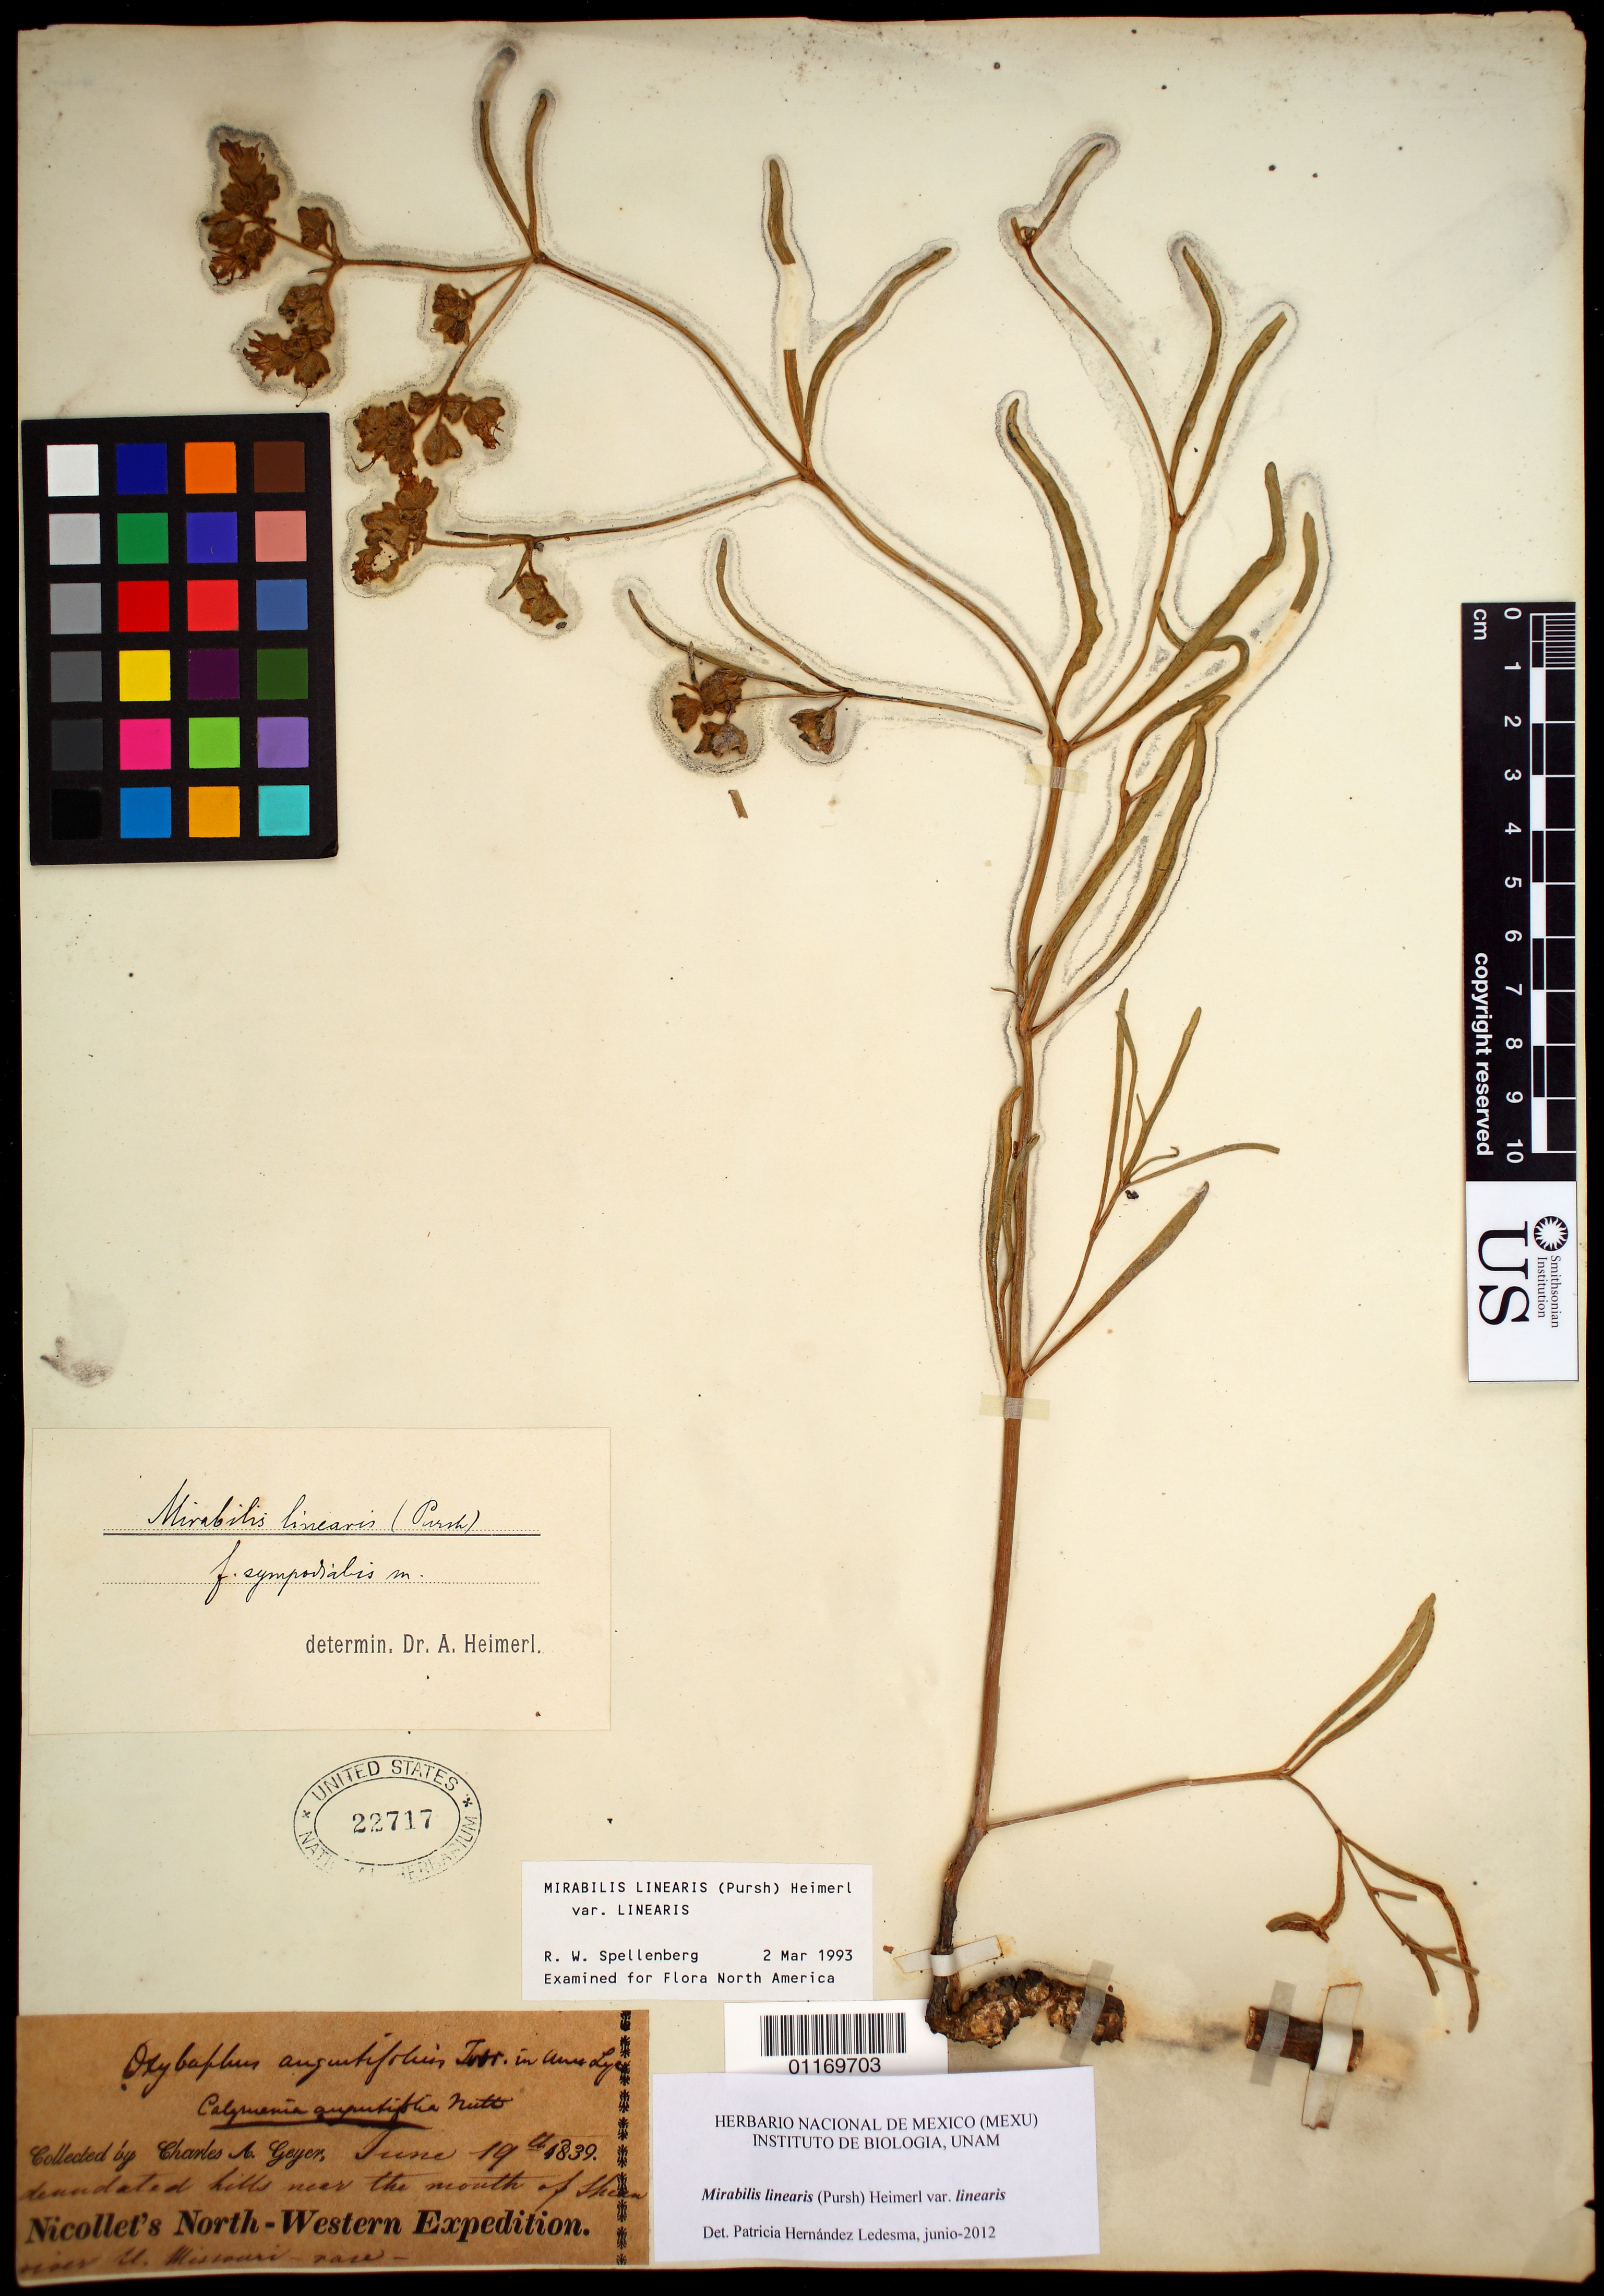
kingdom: Plantae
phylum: Tracheophyta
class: Magnoliopsida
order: Caryophyllales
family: Nyctaginaceae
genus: Mirabilis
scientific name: Mirabilis linearis var. linearis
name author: (Pursh) Heimerl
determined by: Hernández-Ledesma, Patricia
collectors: C. A. Geyer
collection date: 1839-06-19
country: United States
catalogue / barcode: US 22717